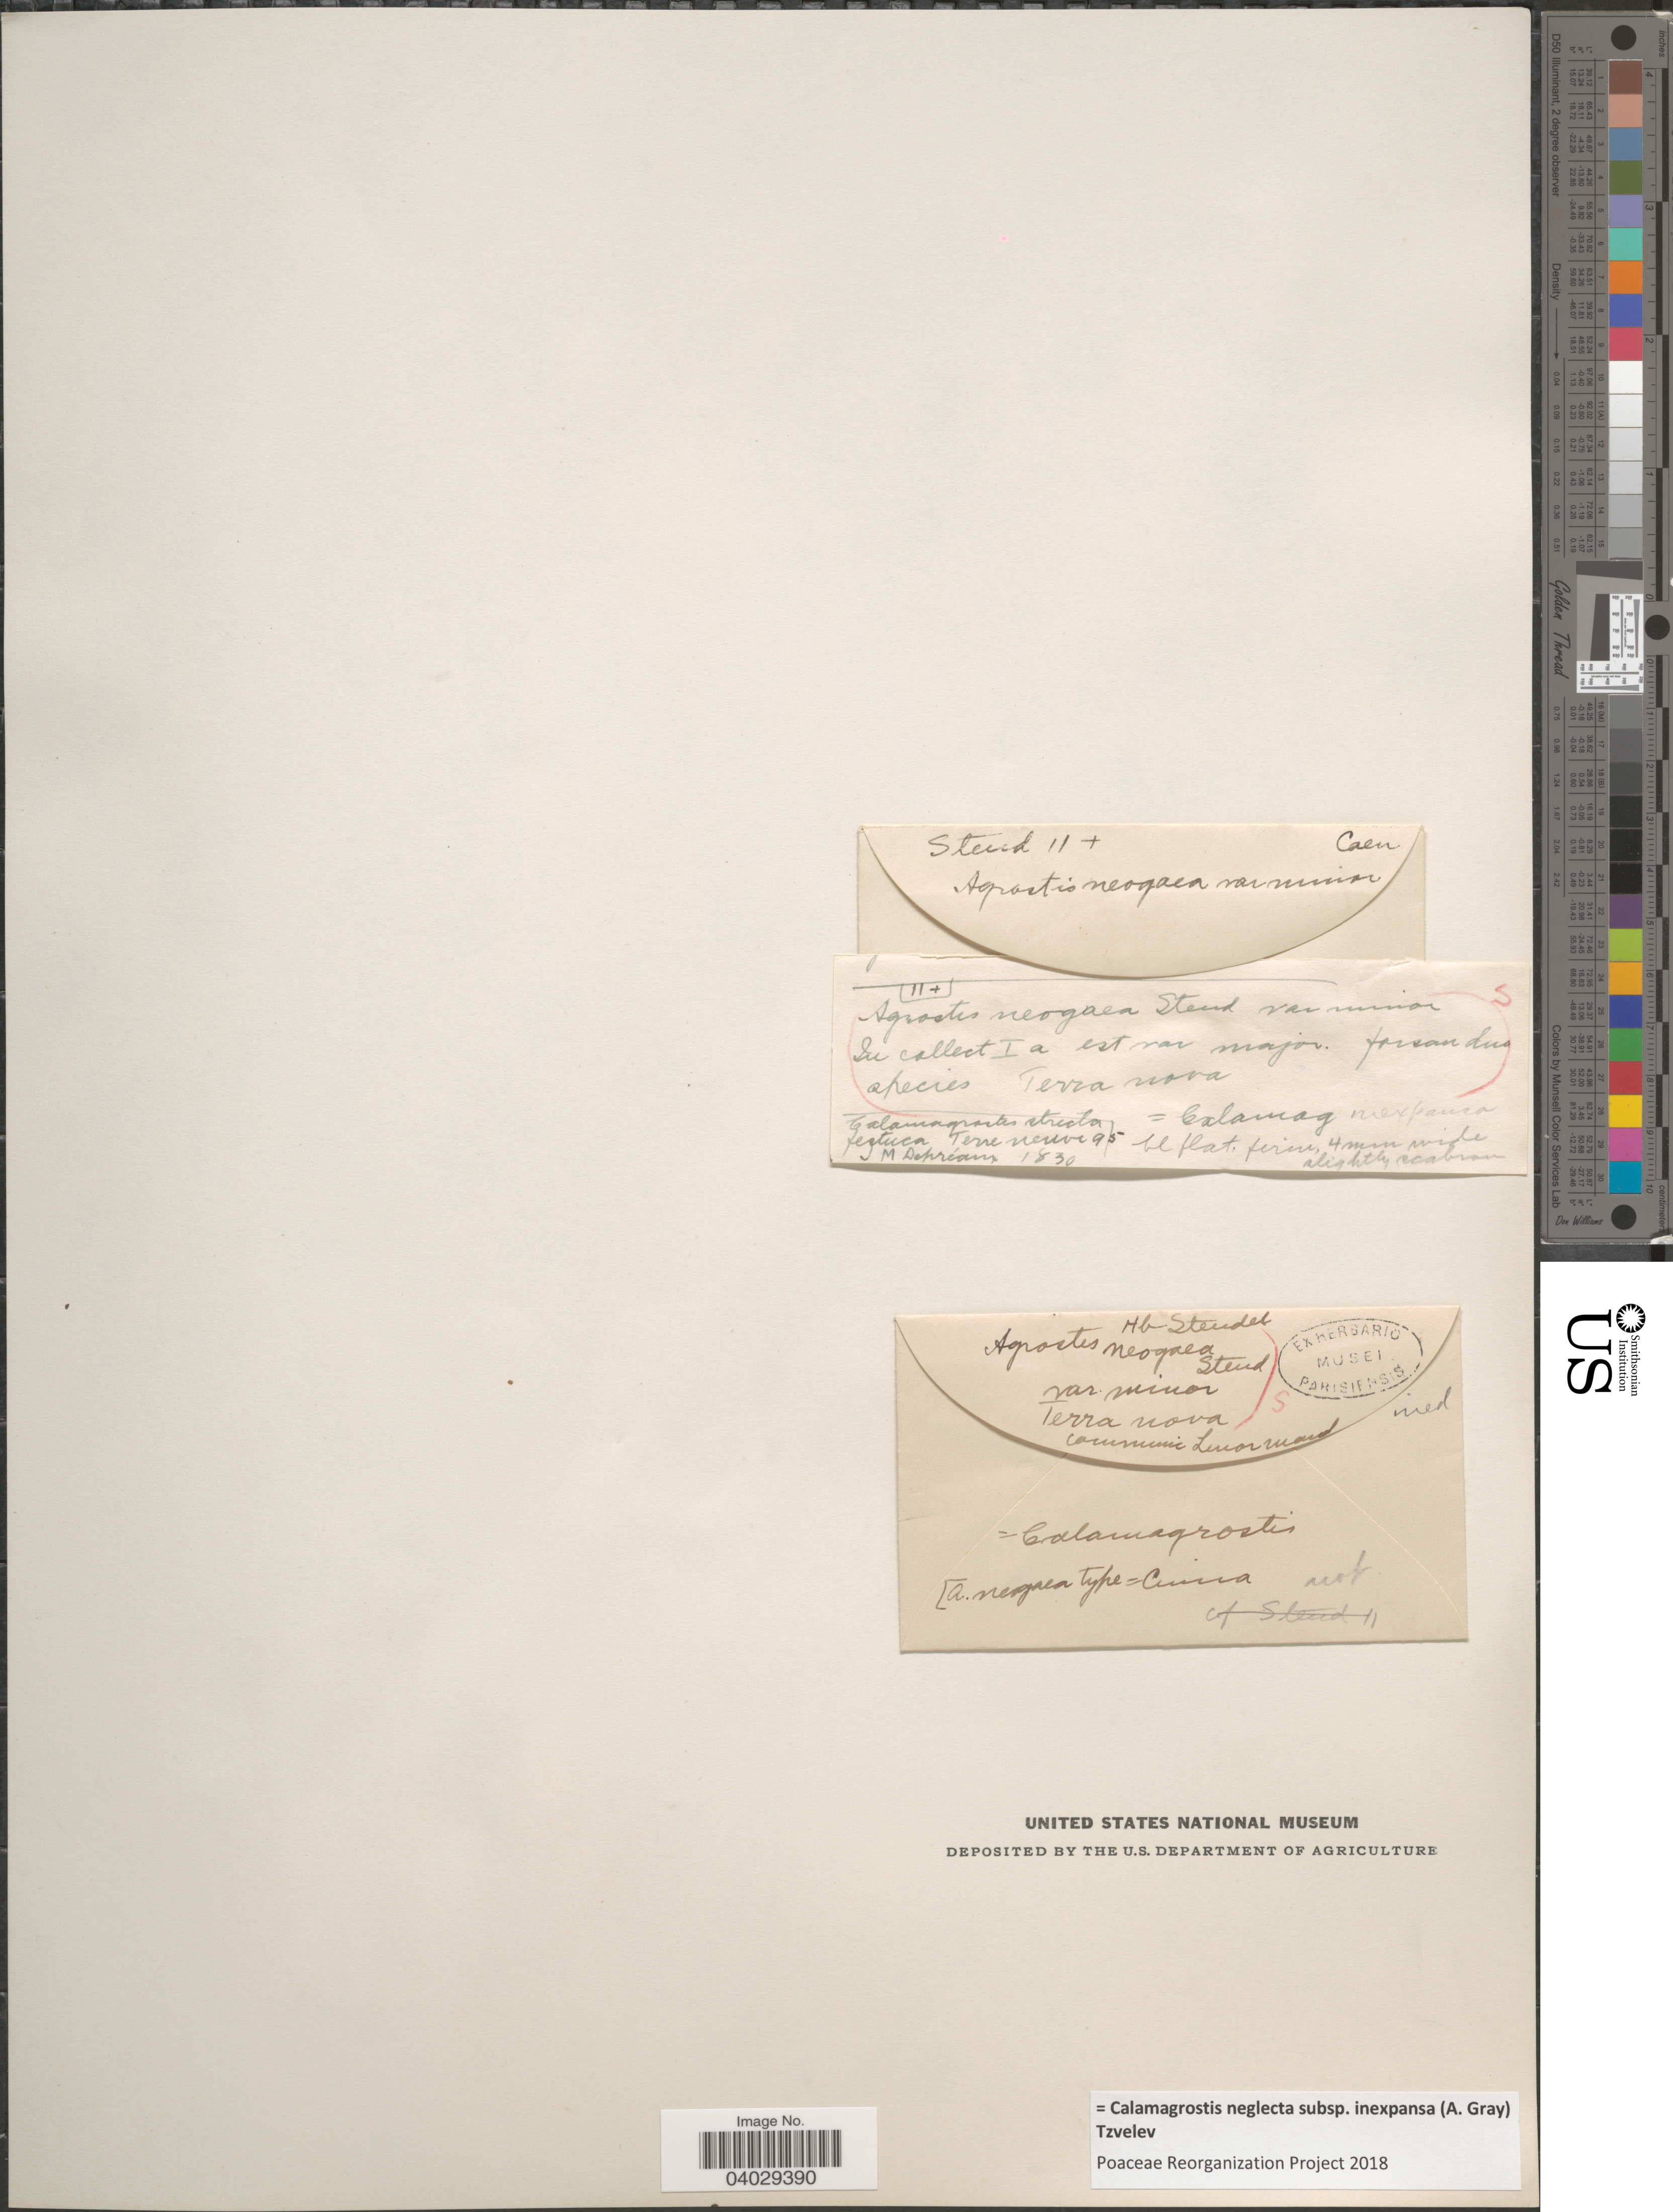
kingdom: Plantae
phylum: Tracheophyta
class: Liliopsida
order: Poales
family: Poaceae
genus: Calamagrostis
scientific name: Calamagrostis neglecta subsp. inexpansa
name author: (A. Gray) Tzvelev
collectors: H. Steudel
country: Canada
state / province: Newfoundland and Labrador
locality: Terra nova.